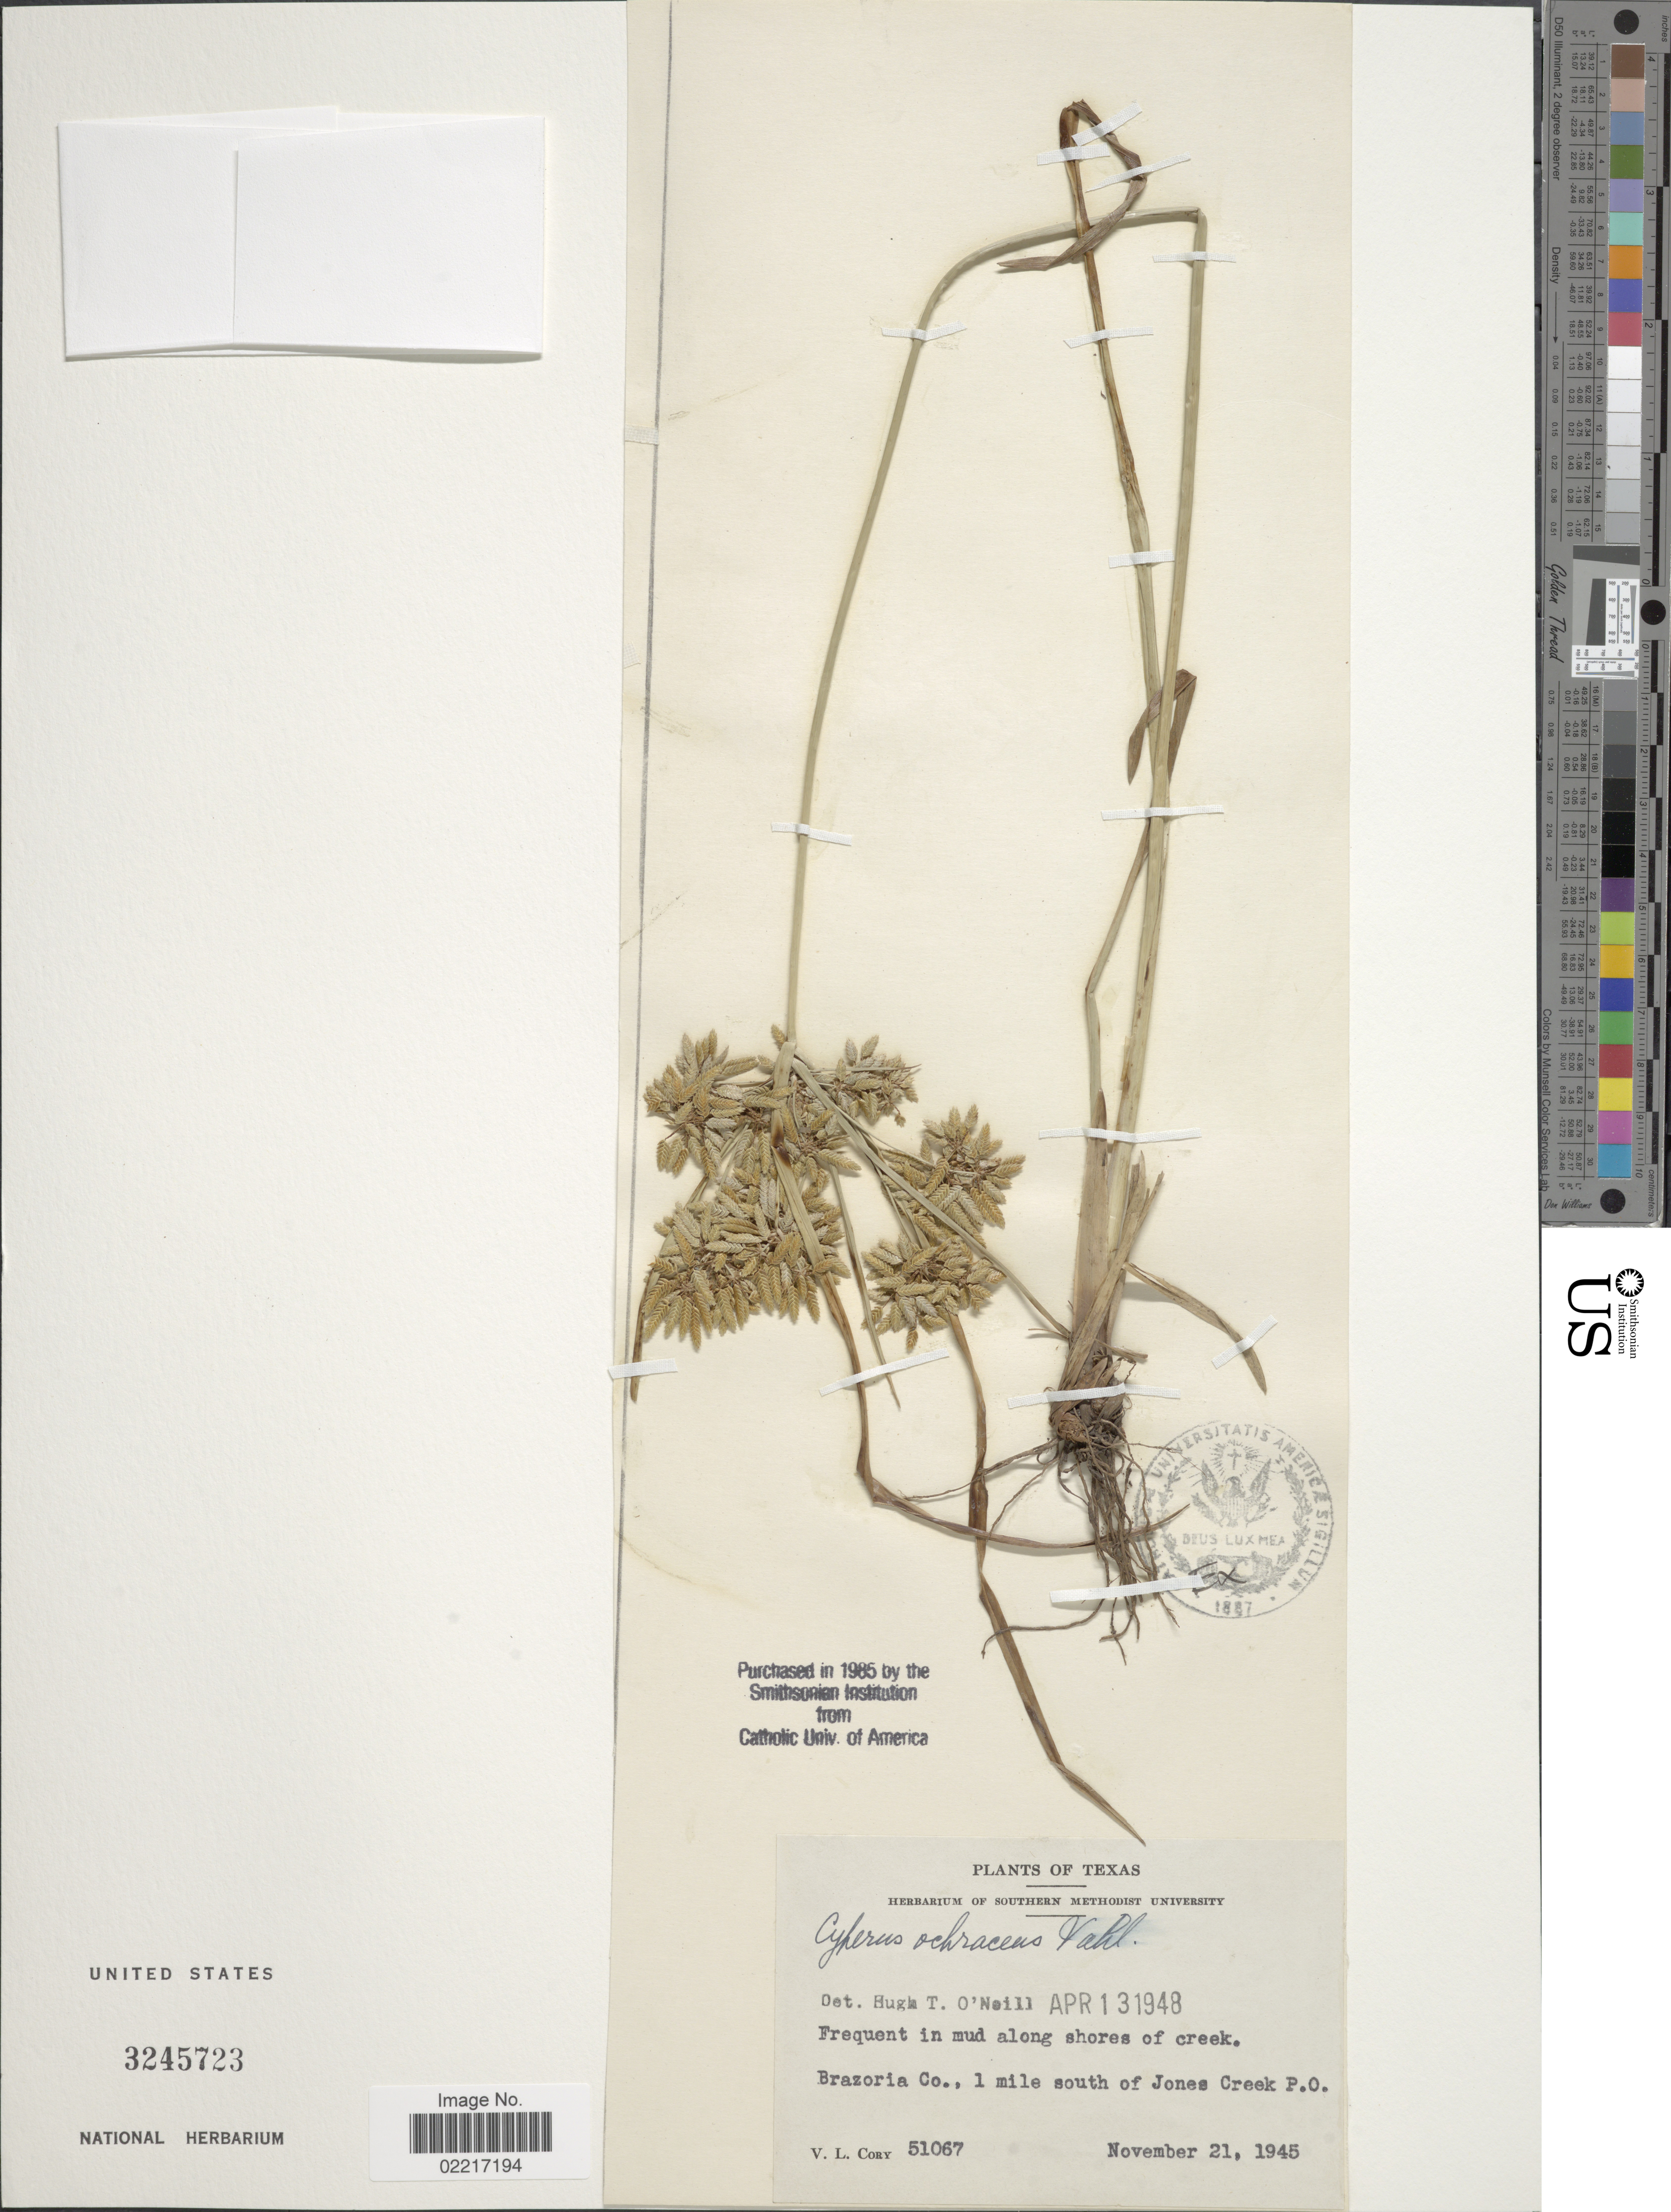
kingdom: Plantae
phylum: Tracheophyta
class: Liliopsida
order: Poales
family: Cyperaceae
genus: Cyperus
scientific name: Cyperus ochraceus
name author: Vahl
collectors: V. Cory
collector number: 51067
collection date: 1945-11-21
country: United States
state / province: Texas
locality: In mud along shores of creek, Brazoria Co., 1 mile south of Jones Creek P.O.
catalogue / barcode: US 3245723